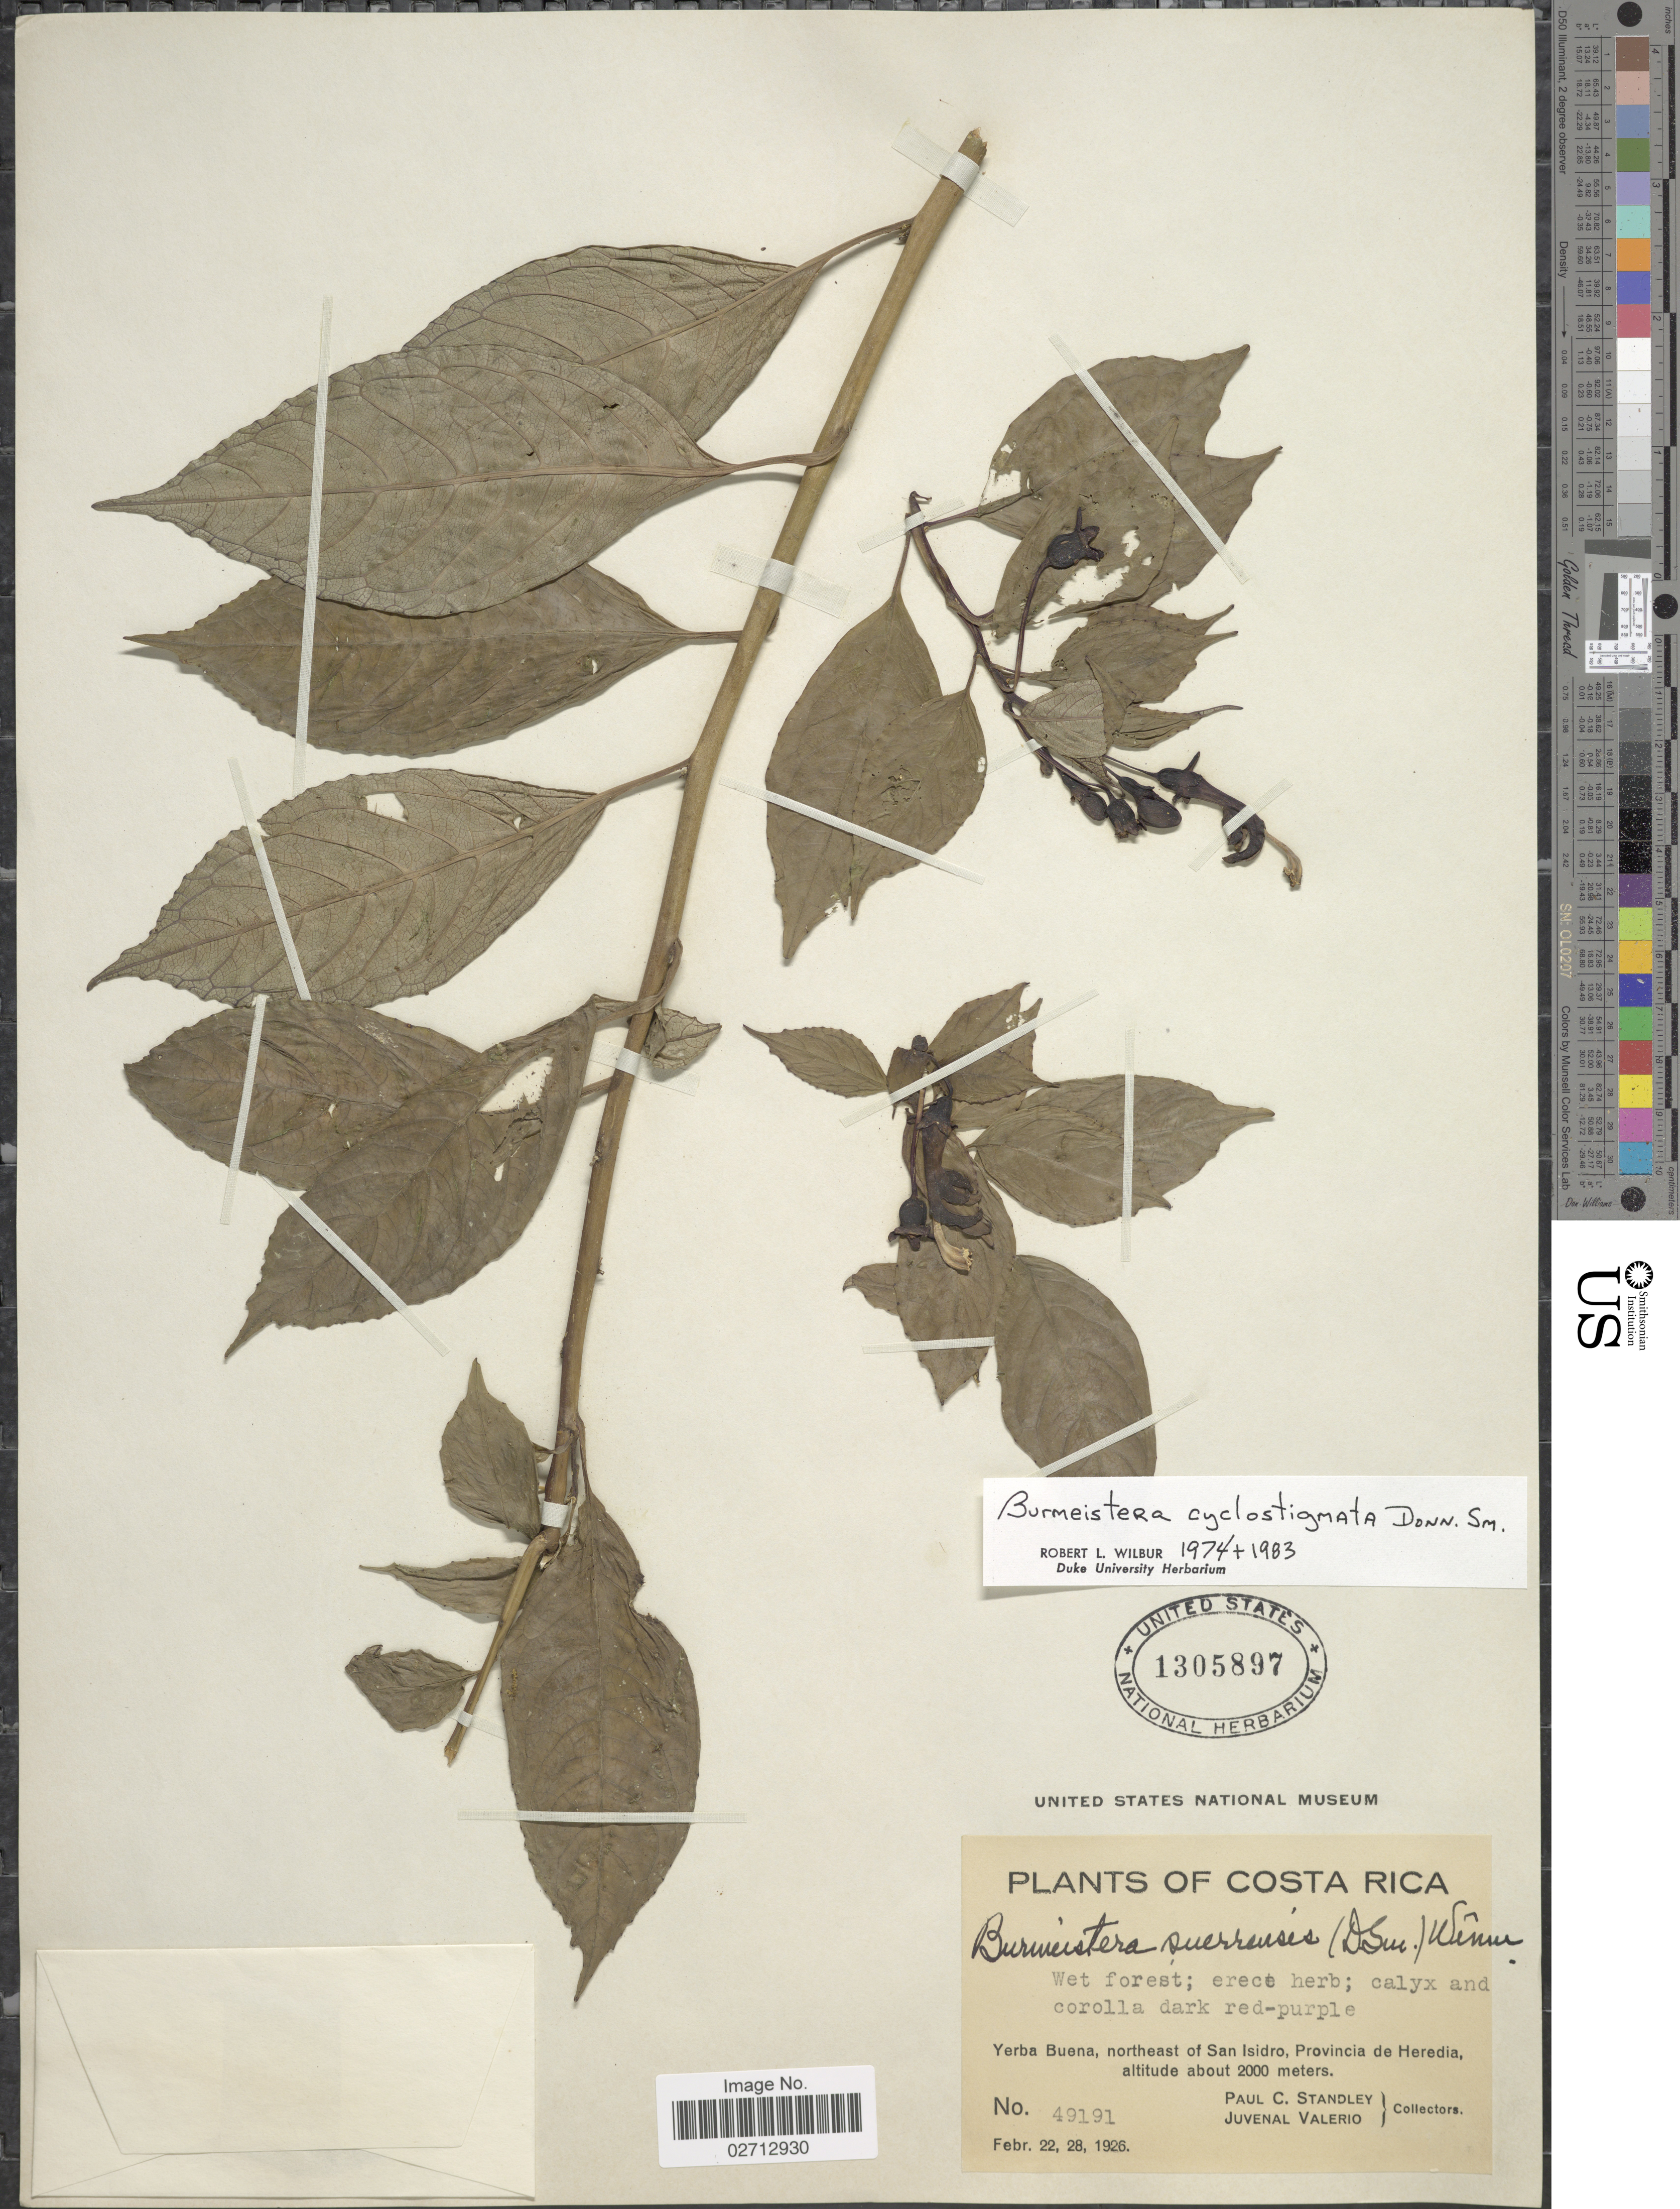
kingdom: Plantae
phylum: Tracheophyta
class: Magnoliopsida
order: Asterales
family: Campanulaceae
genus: Burmeistera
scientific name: Burmeistera cyclostigmata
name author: Donn. Sm.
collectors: P. C. Standley & J. Valerio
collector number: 49191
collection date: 1926-02-22/1926-02-28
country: Costa Rica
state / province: Heredia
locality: Yerba Buena, northeast of San Isidro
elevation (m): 2000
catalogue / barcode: US 1305897